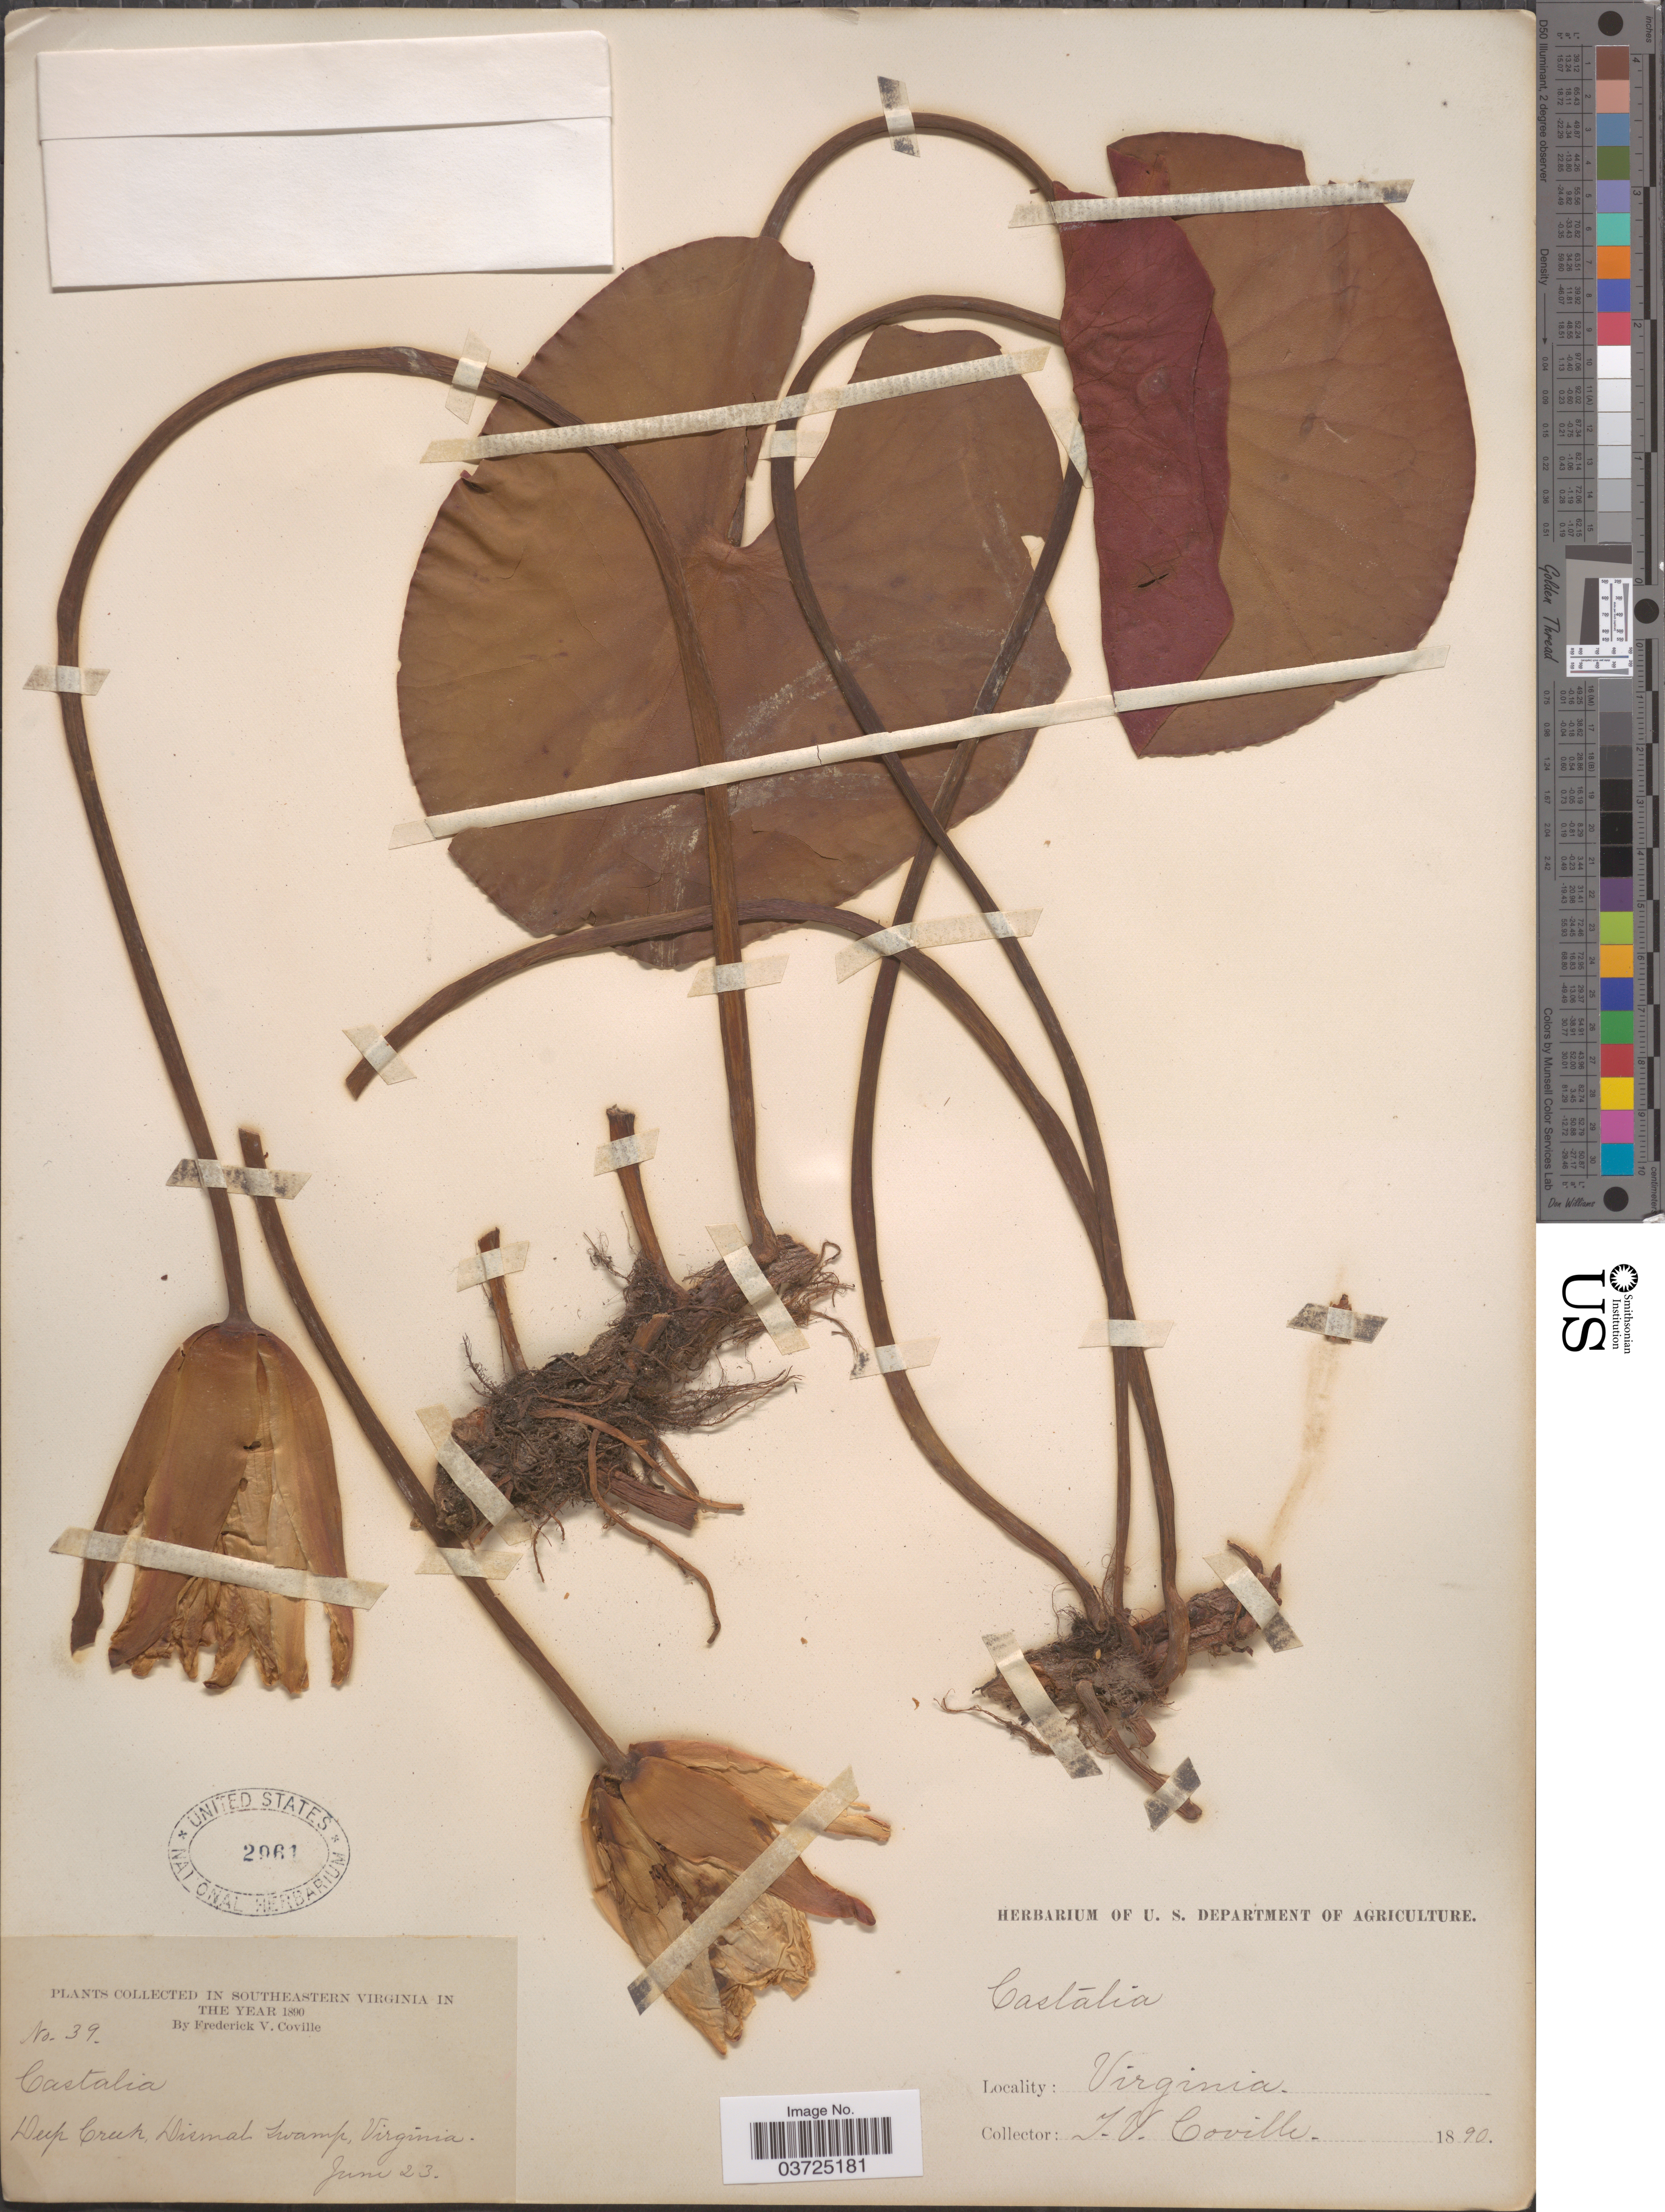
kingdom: Plantae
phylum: Tracheophyta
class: Magnoliopsida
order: Nymphaeales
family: Nymphaeaceae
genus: Nymphaea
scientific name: Nymphaea sp.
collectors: F. V. Coville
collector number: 39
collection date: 1890-06-23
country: United States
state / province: Virginia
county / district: City of Norfolk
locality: In Southeastern Virginia. Deep Creek, Dismal Swamp.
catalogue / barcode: US 2961